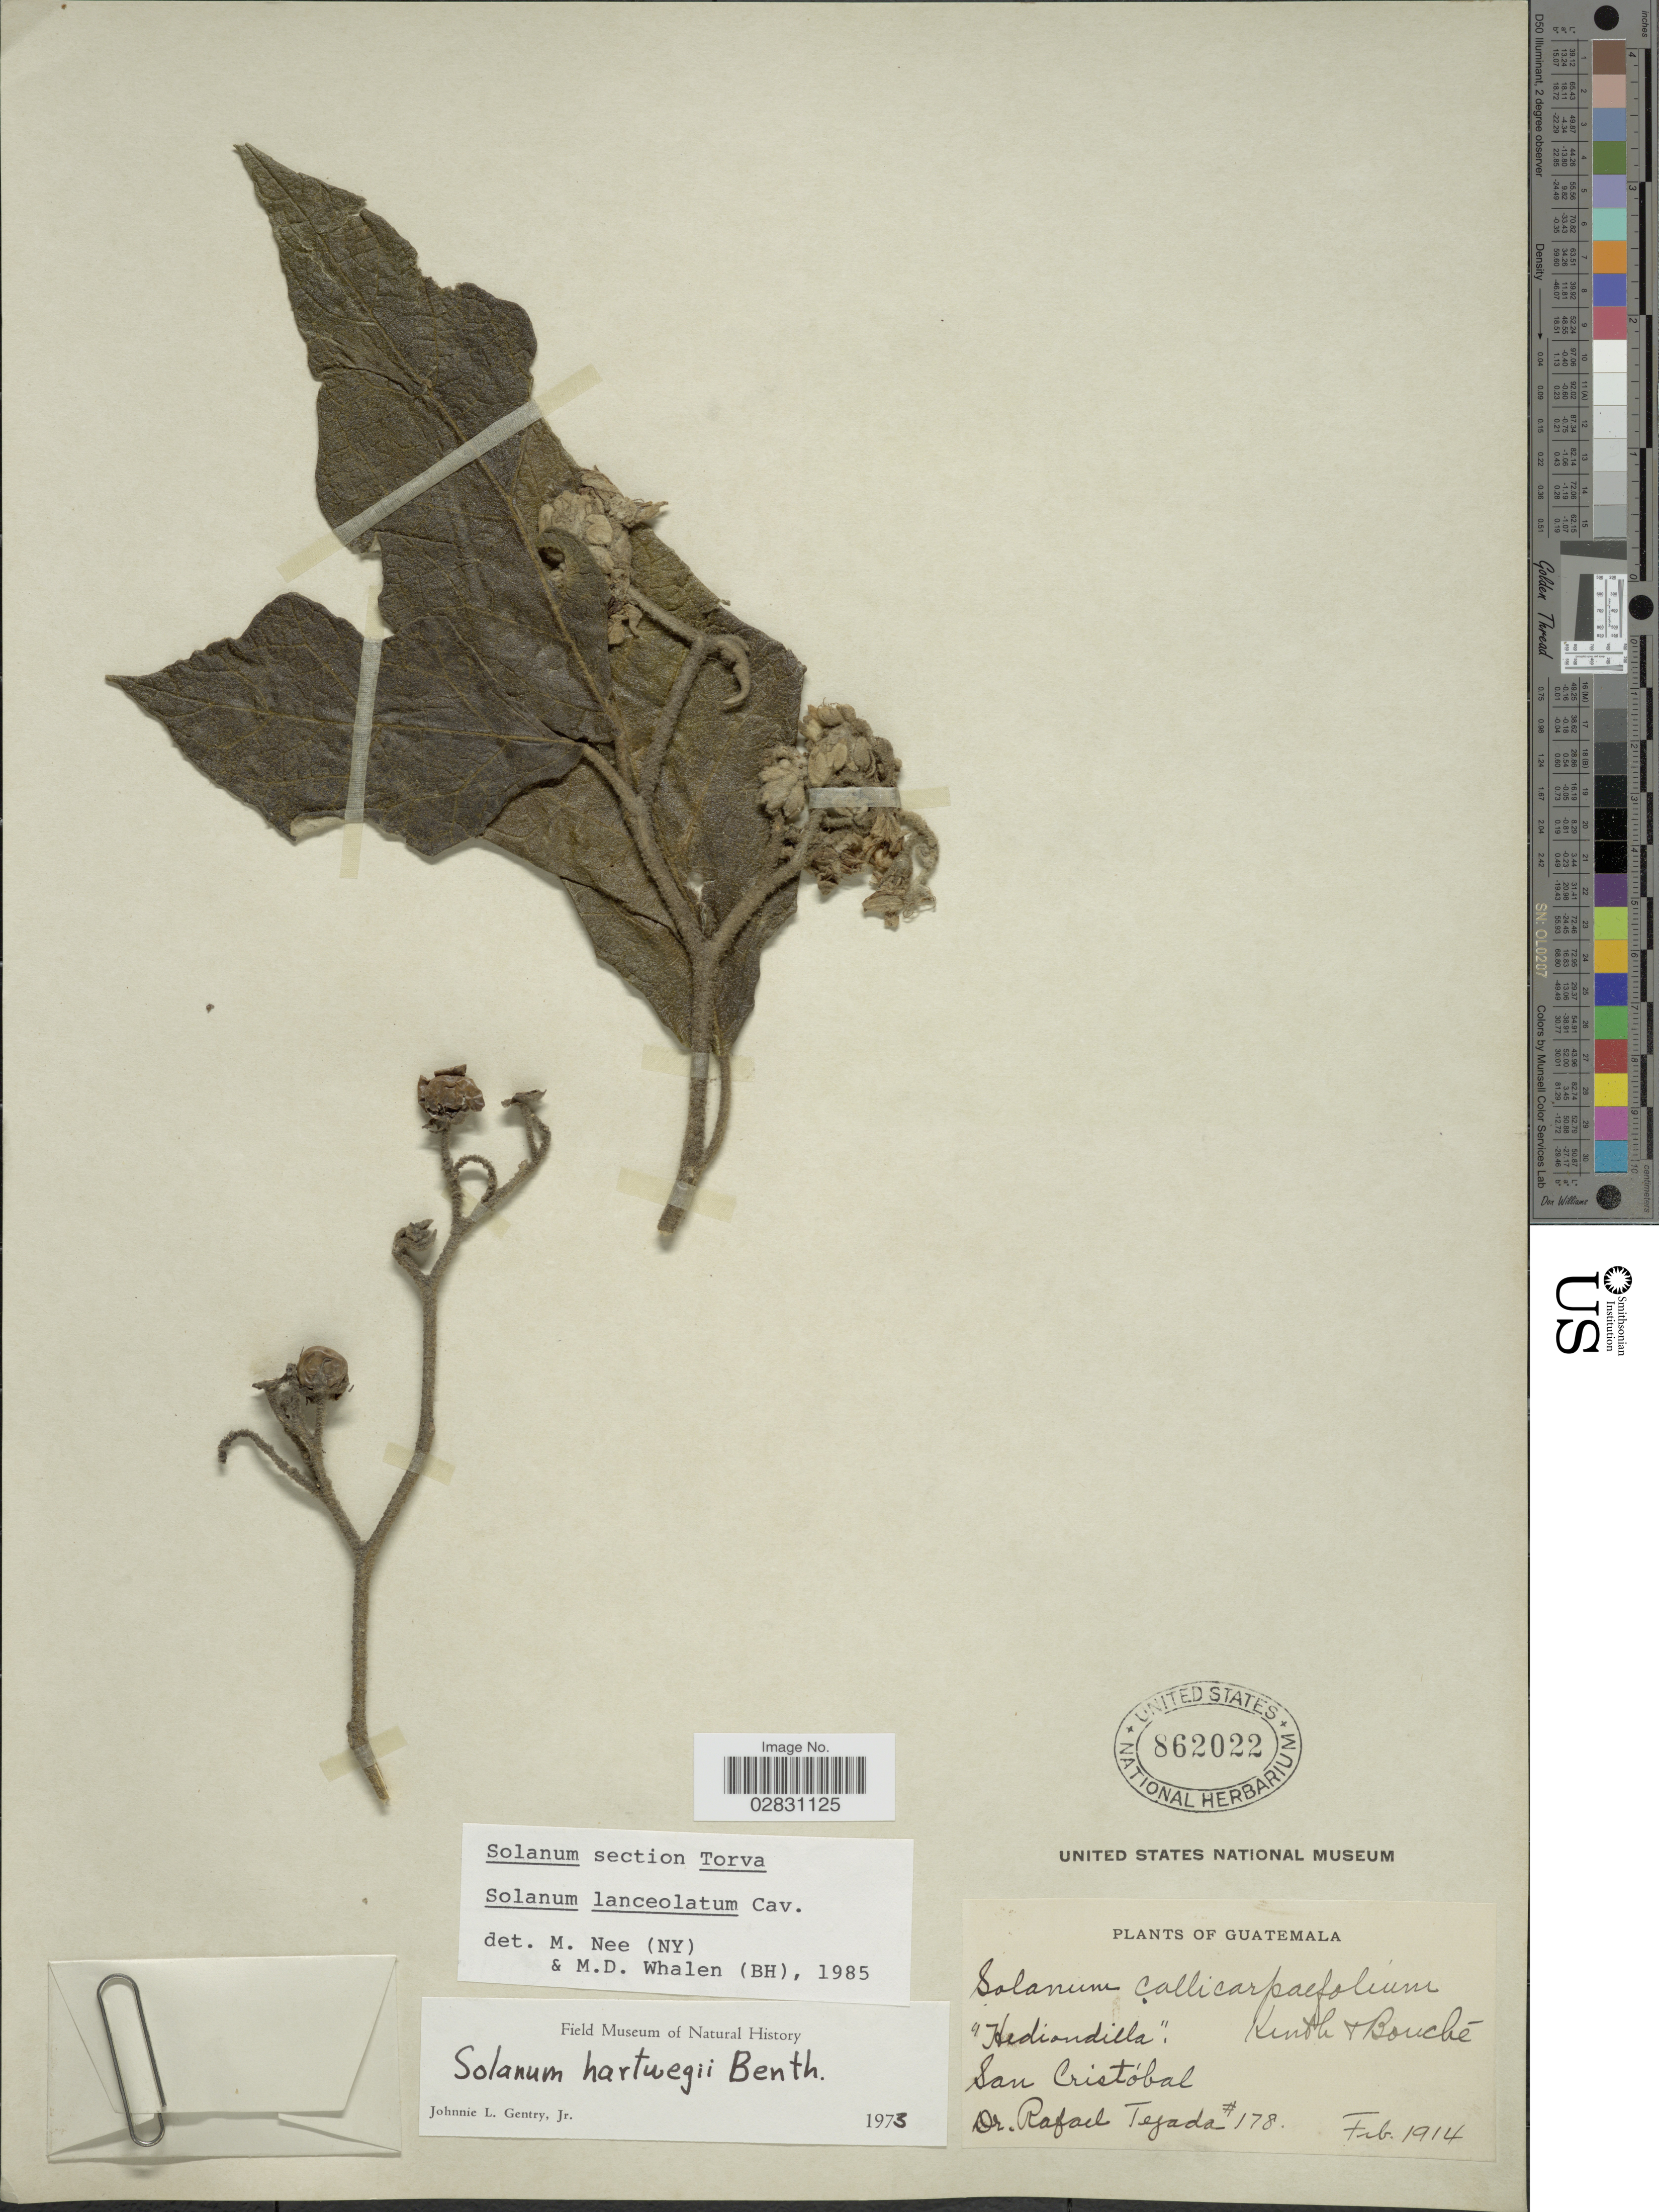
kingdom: Plantae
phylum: Tracheophyta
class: Magnoliopsida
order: Solanales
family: Solanaceae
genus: Solanum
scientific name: Solanum lanceolatum Berthault, nom. illeg.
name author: Berthault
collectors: R. Tejada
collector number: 178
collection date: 1914-02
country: Guatemala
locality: San Cristóbal.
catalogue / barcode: US 862022